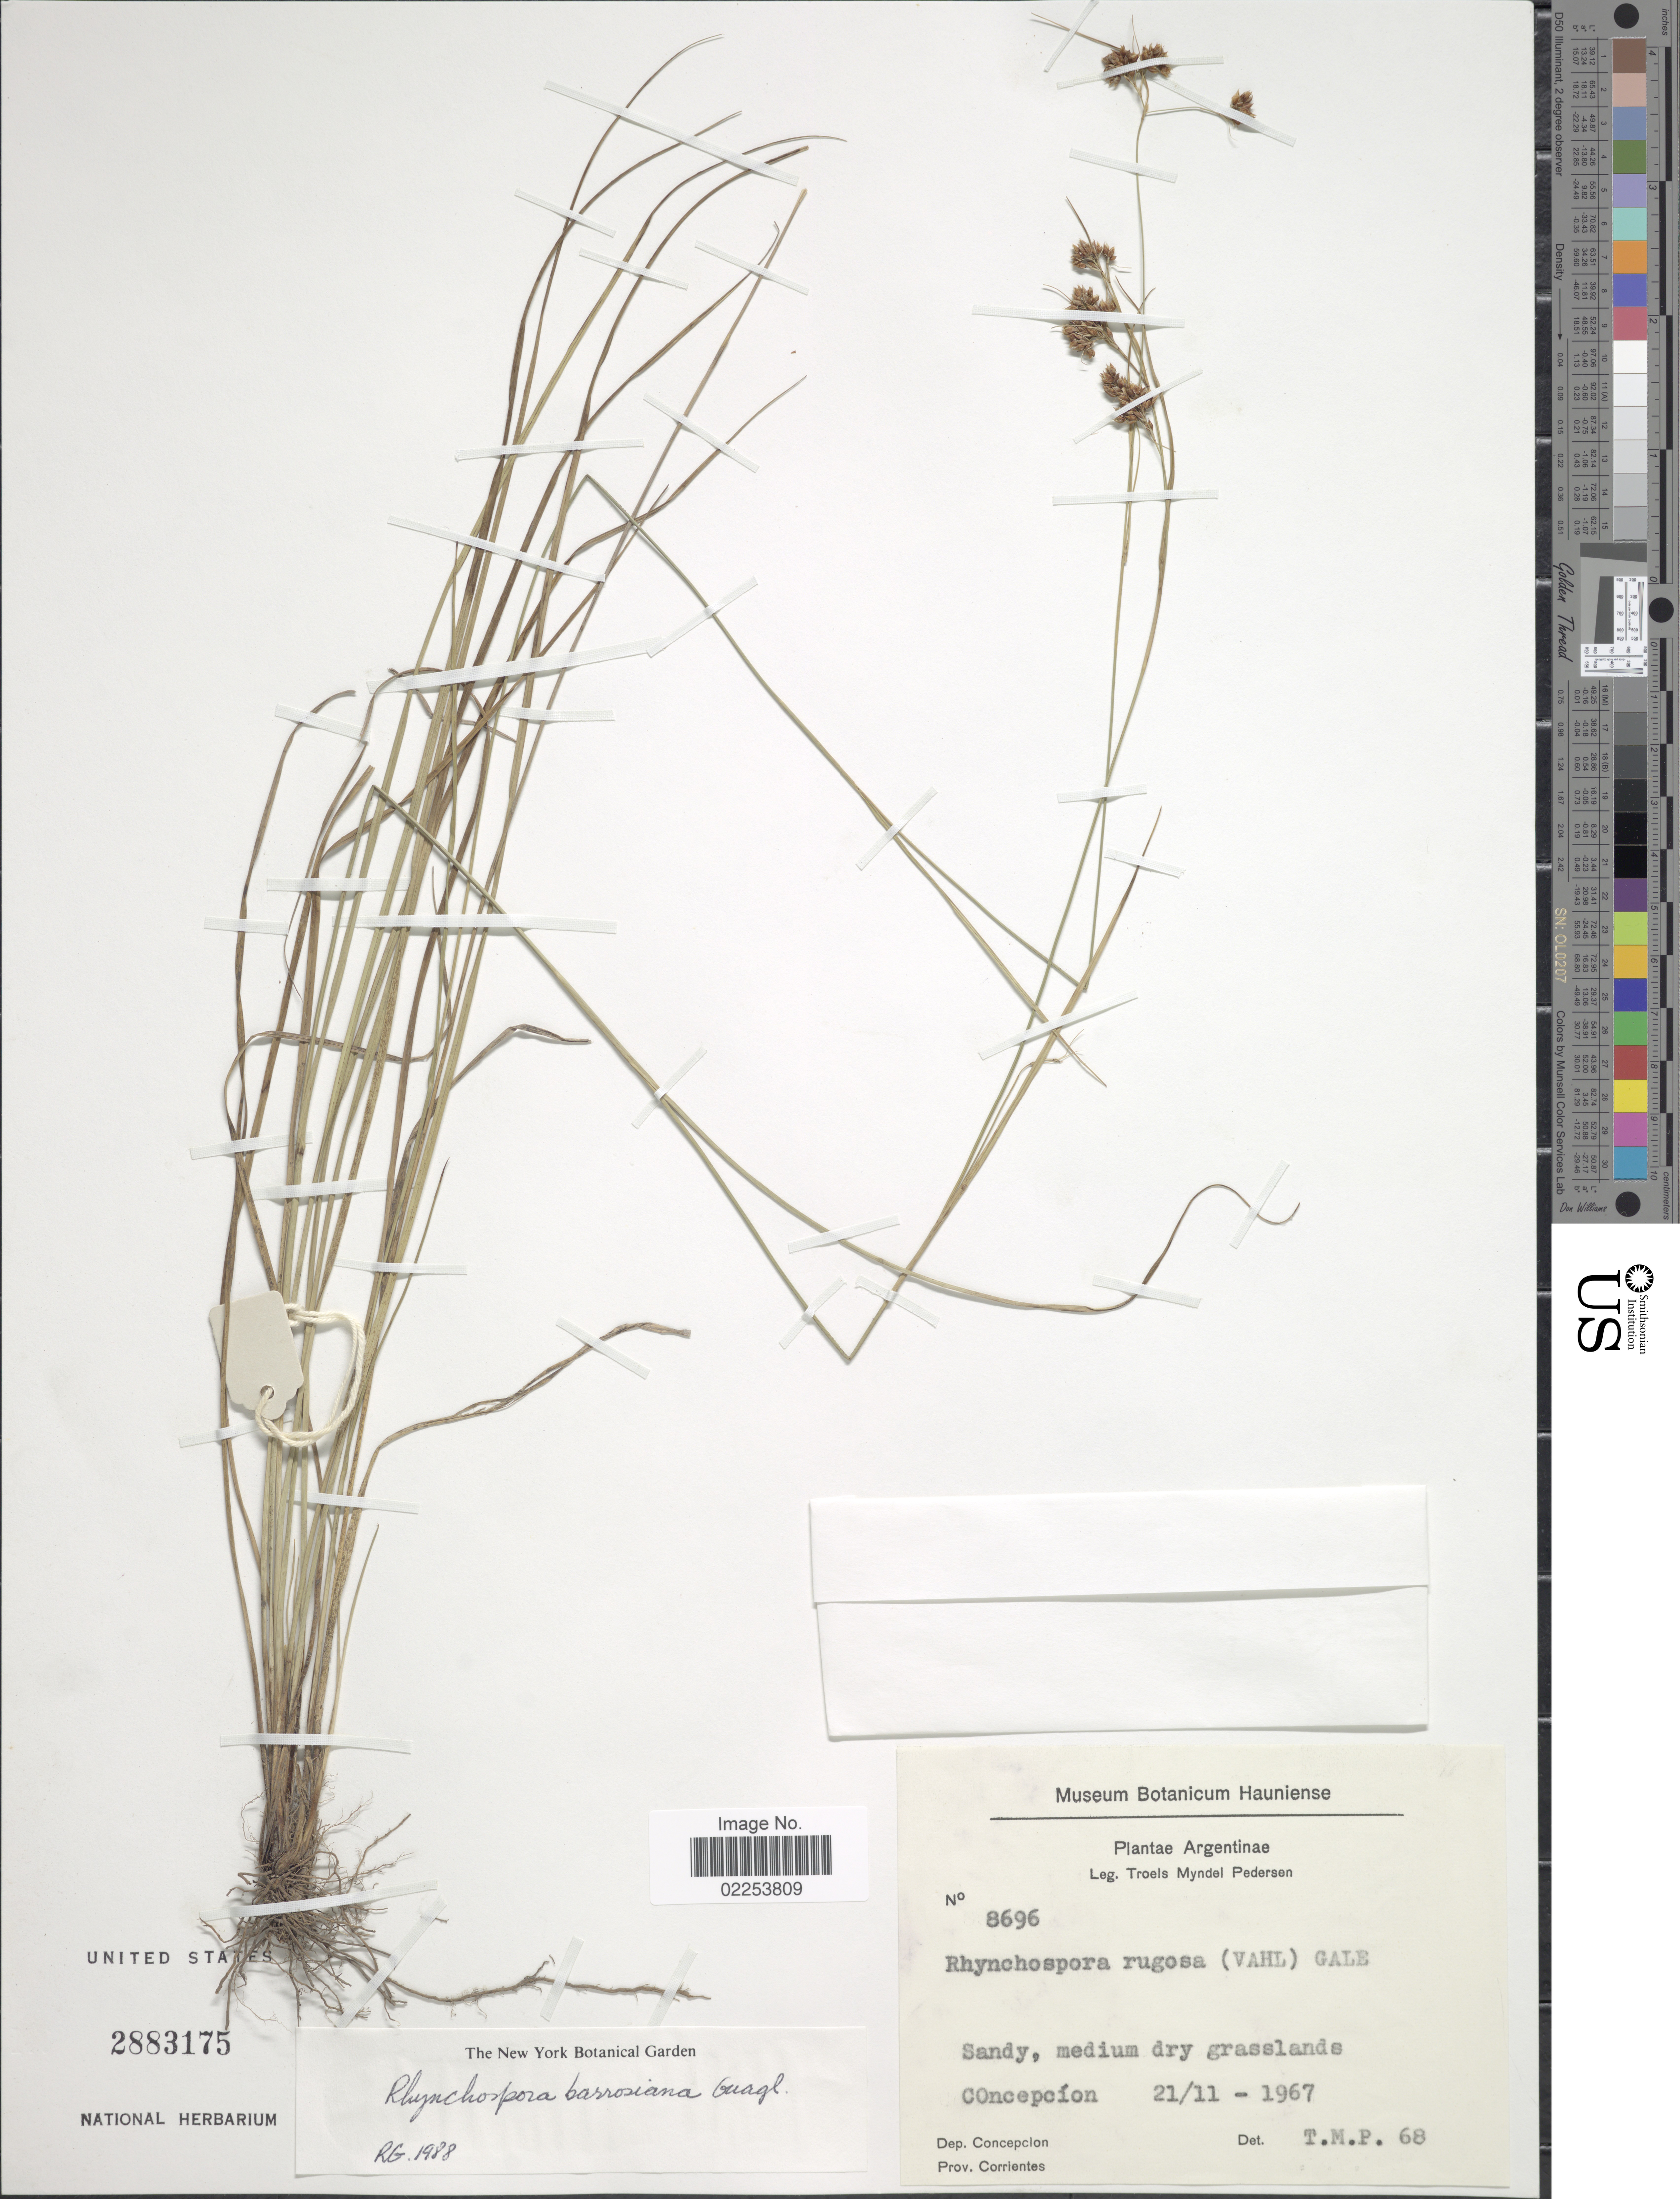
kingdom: Plantae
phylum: Tracheophyta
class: Liliopsida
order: Poales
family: Cyperaceae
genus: Rhynchospora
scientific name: Rhynchospora barrosiana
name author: Guagl.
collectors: T. Pederson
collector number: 8696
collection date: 1967-11-21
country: Argentina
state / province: Corrientes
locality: Concepcion, Dep. Concepcion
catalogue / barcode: US 2883175